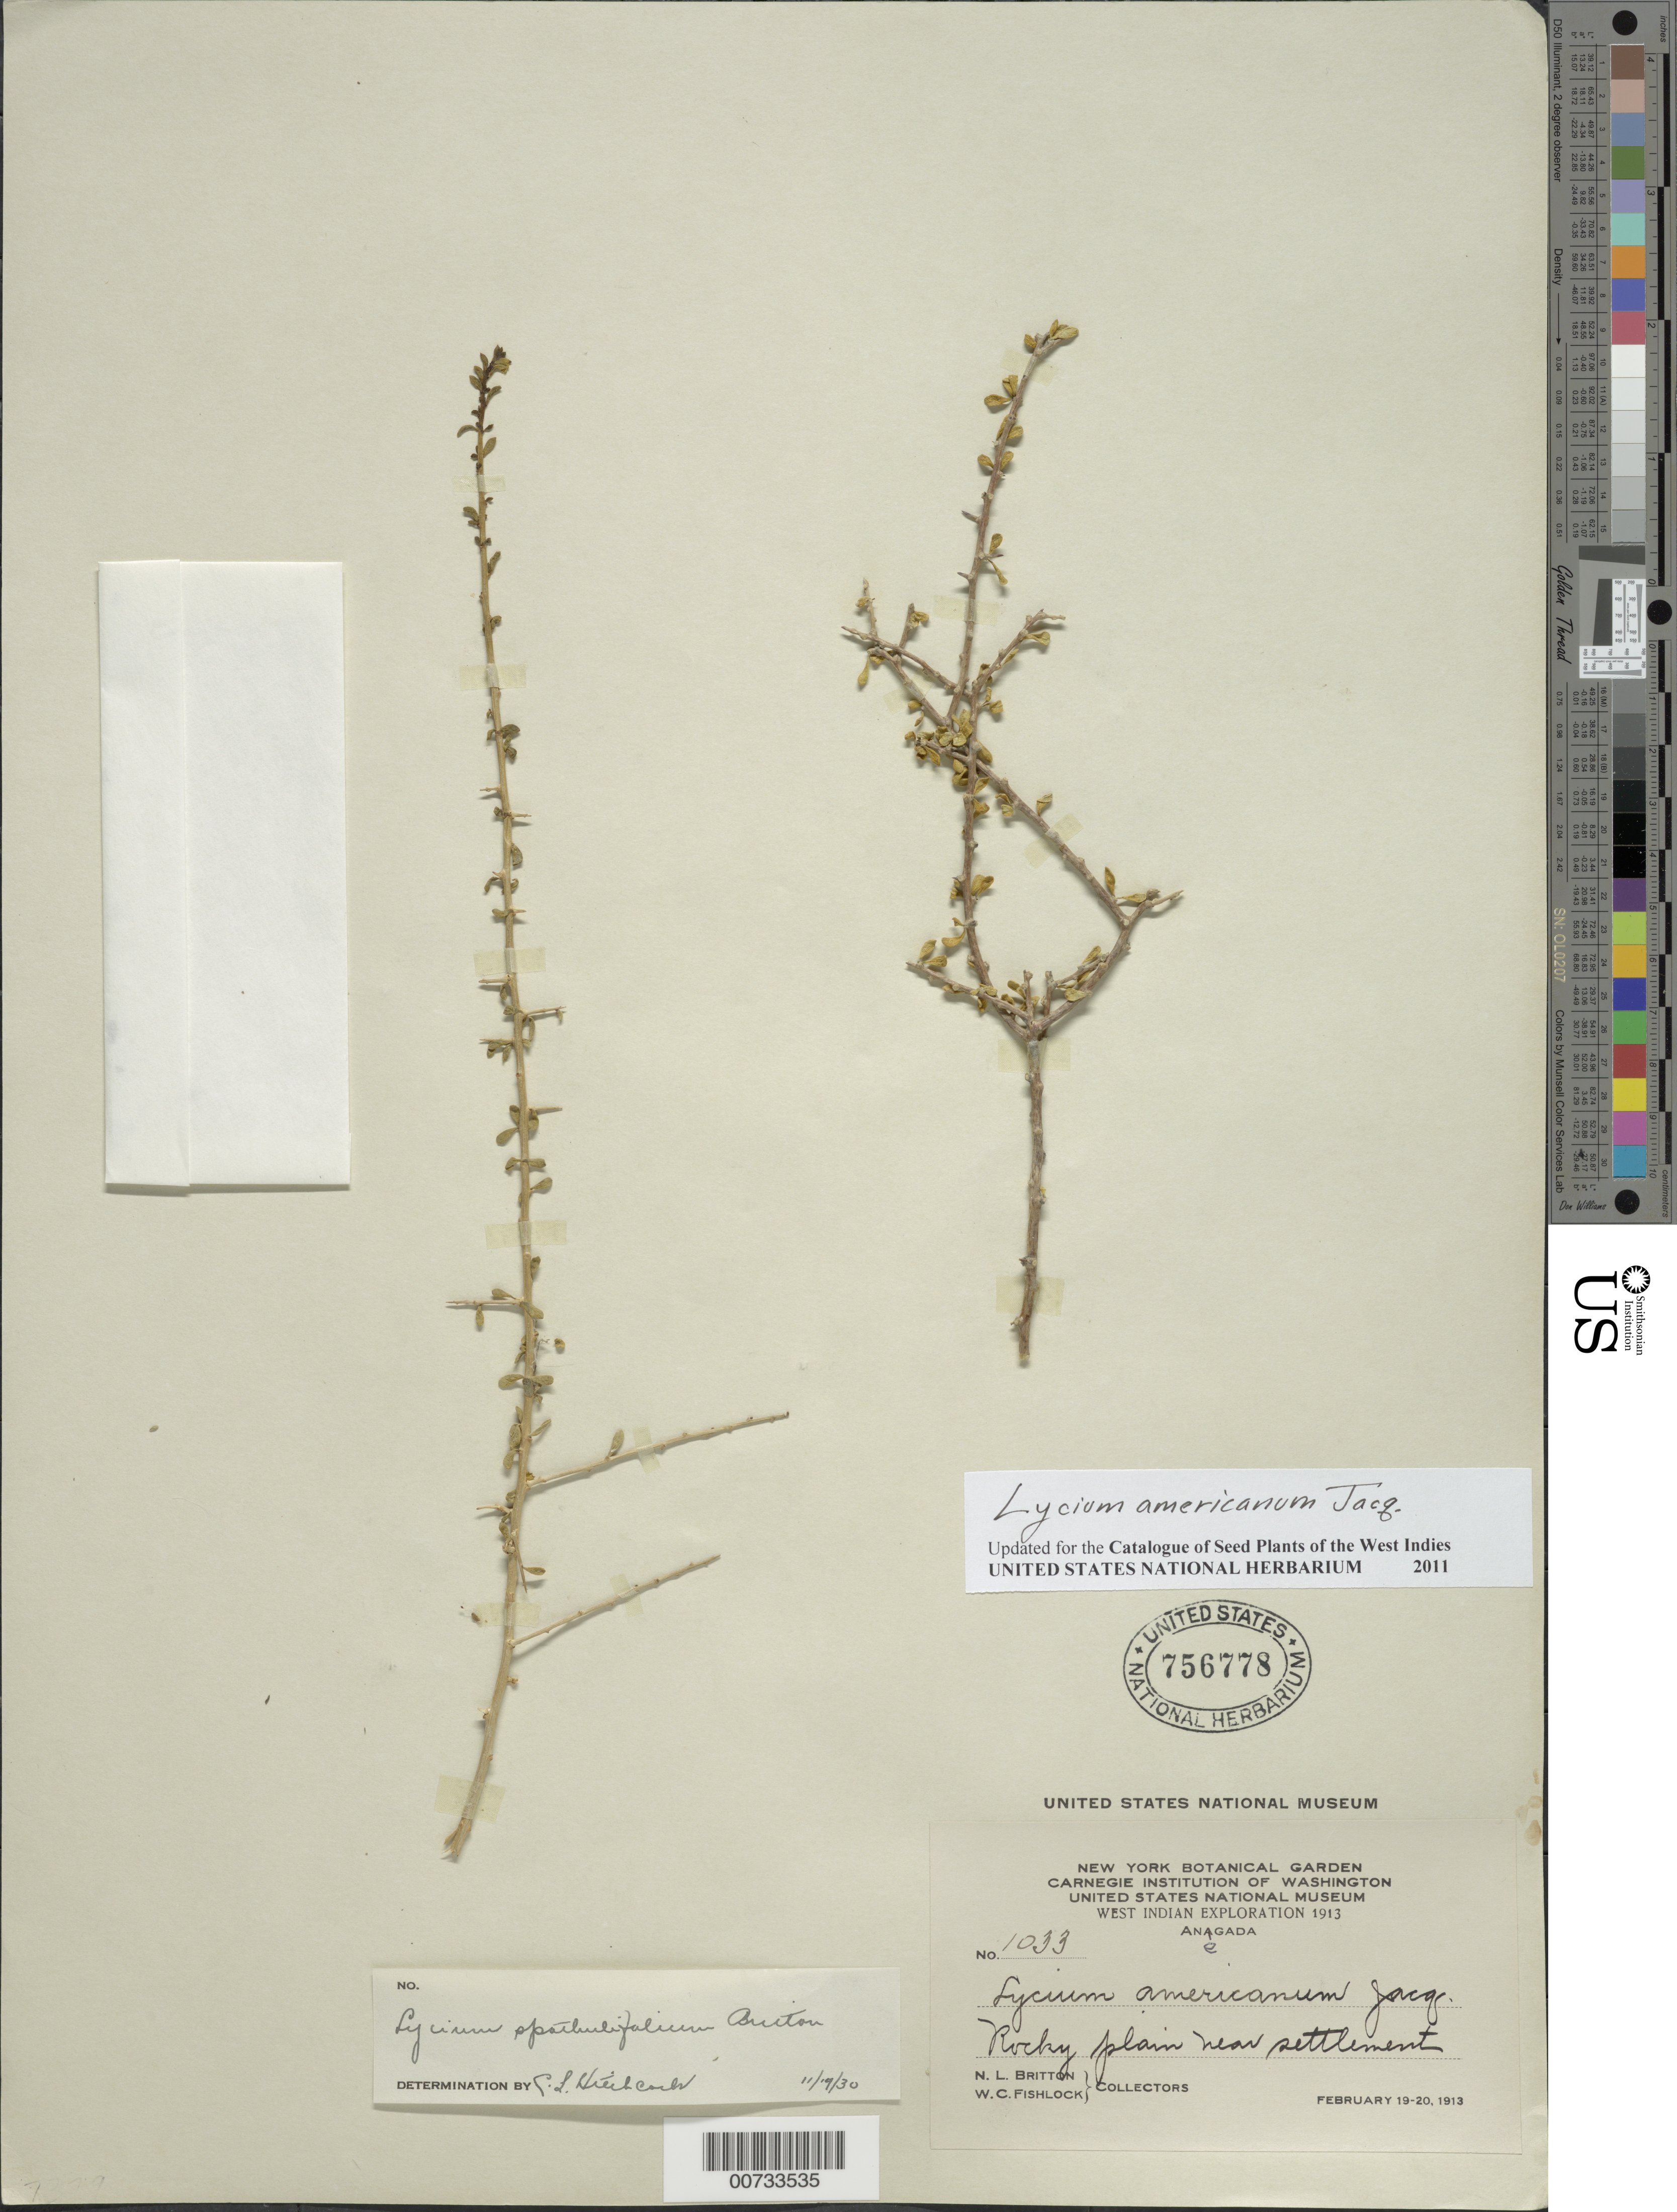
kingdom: Plantae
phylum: Tracheophyta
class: Magnoliopsida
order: Solanales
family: Solanaceae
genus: Lycium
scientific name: Lycium tweedianum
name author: Griseb.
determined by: Hitchcock, Albert S.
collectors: N. Britton & W. Fishlock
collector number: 1033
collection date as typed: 19 Feb 1913 and 20 Feb 1913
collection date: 1913-02-19,1913-02-20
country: British Virgin Islands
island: Anegada I.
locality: Anegada, near settlement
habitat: Rocky plain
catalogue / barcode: US 756778